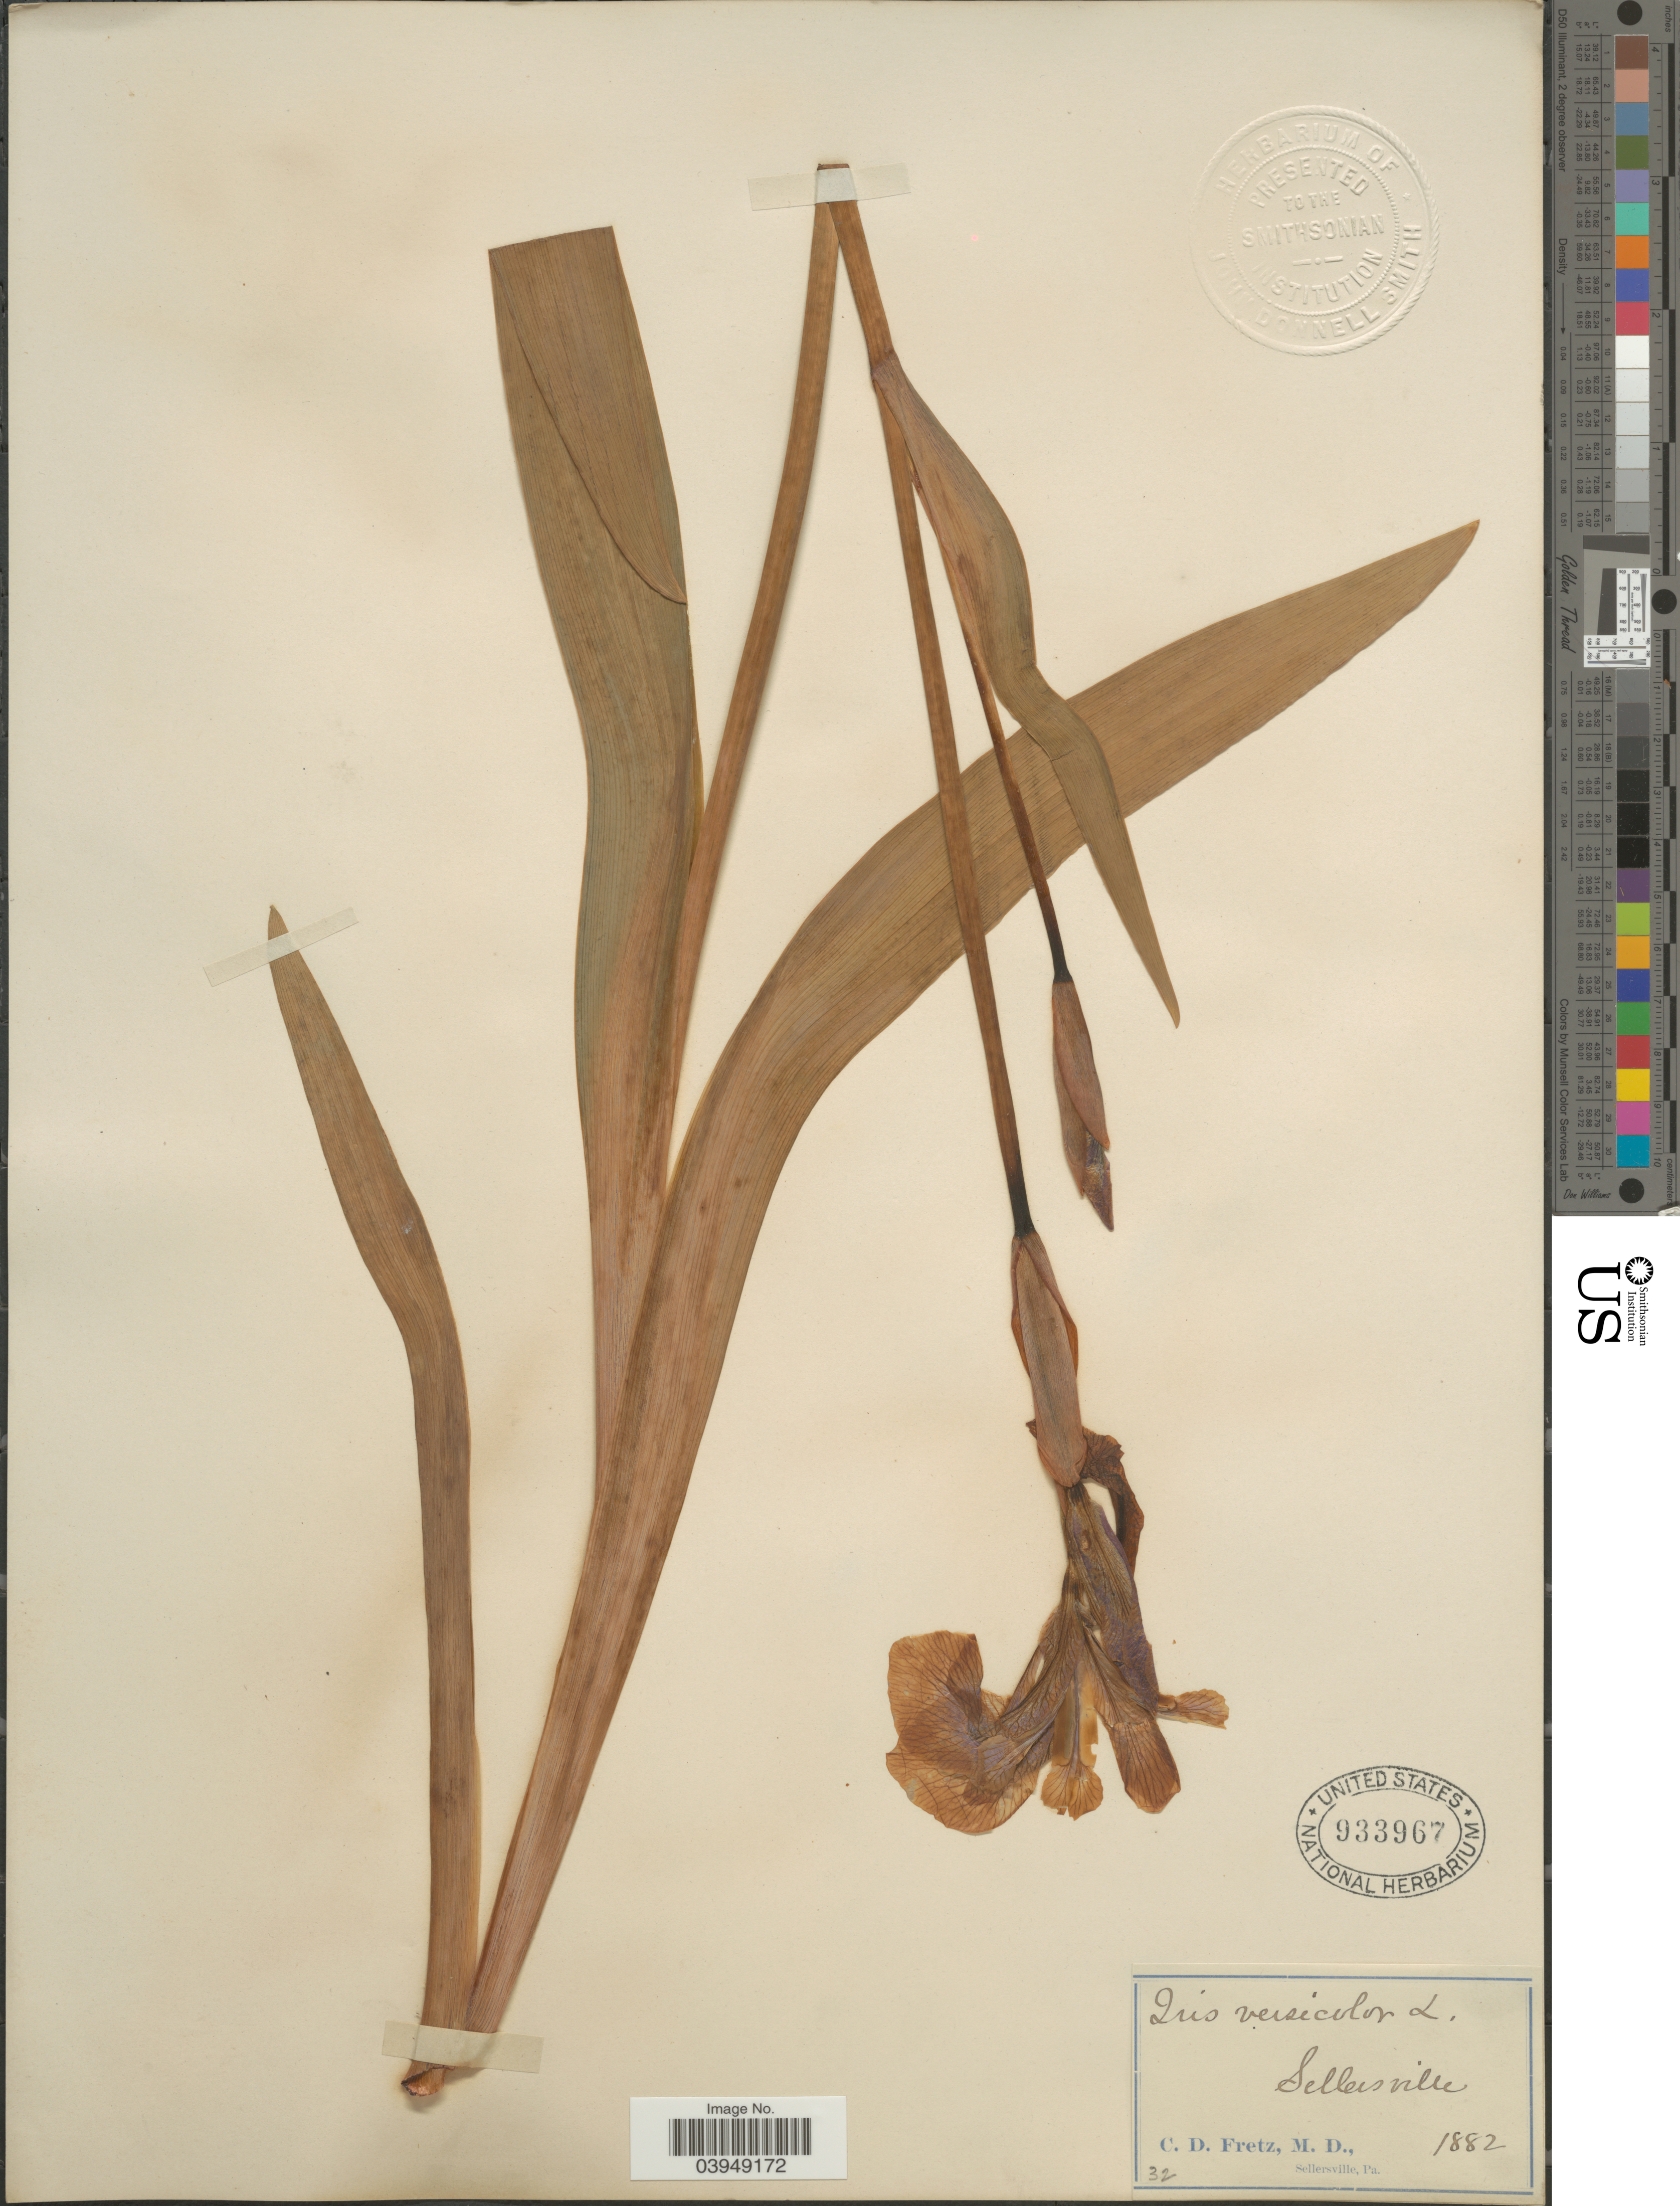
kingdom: Plantae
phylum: Tracheophyta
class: Liliopsida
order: Asparagales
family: Iridaceae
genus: Iris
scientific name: Iris versicolor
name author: L.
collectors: C. D. Fretz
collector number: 32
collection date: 1882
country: United States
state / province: Pennsylvania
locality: Sellersville.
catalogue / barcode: US 933967